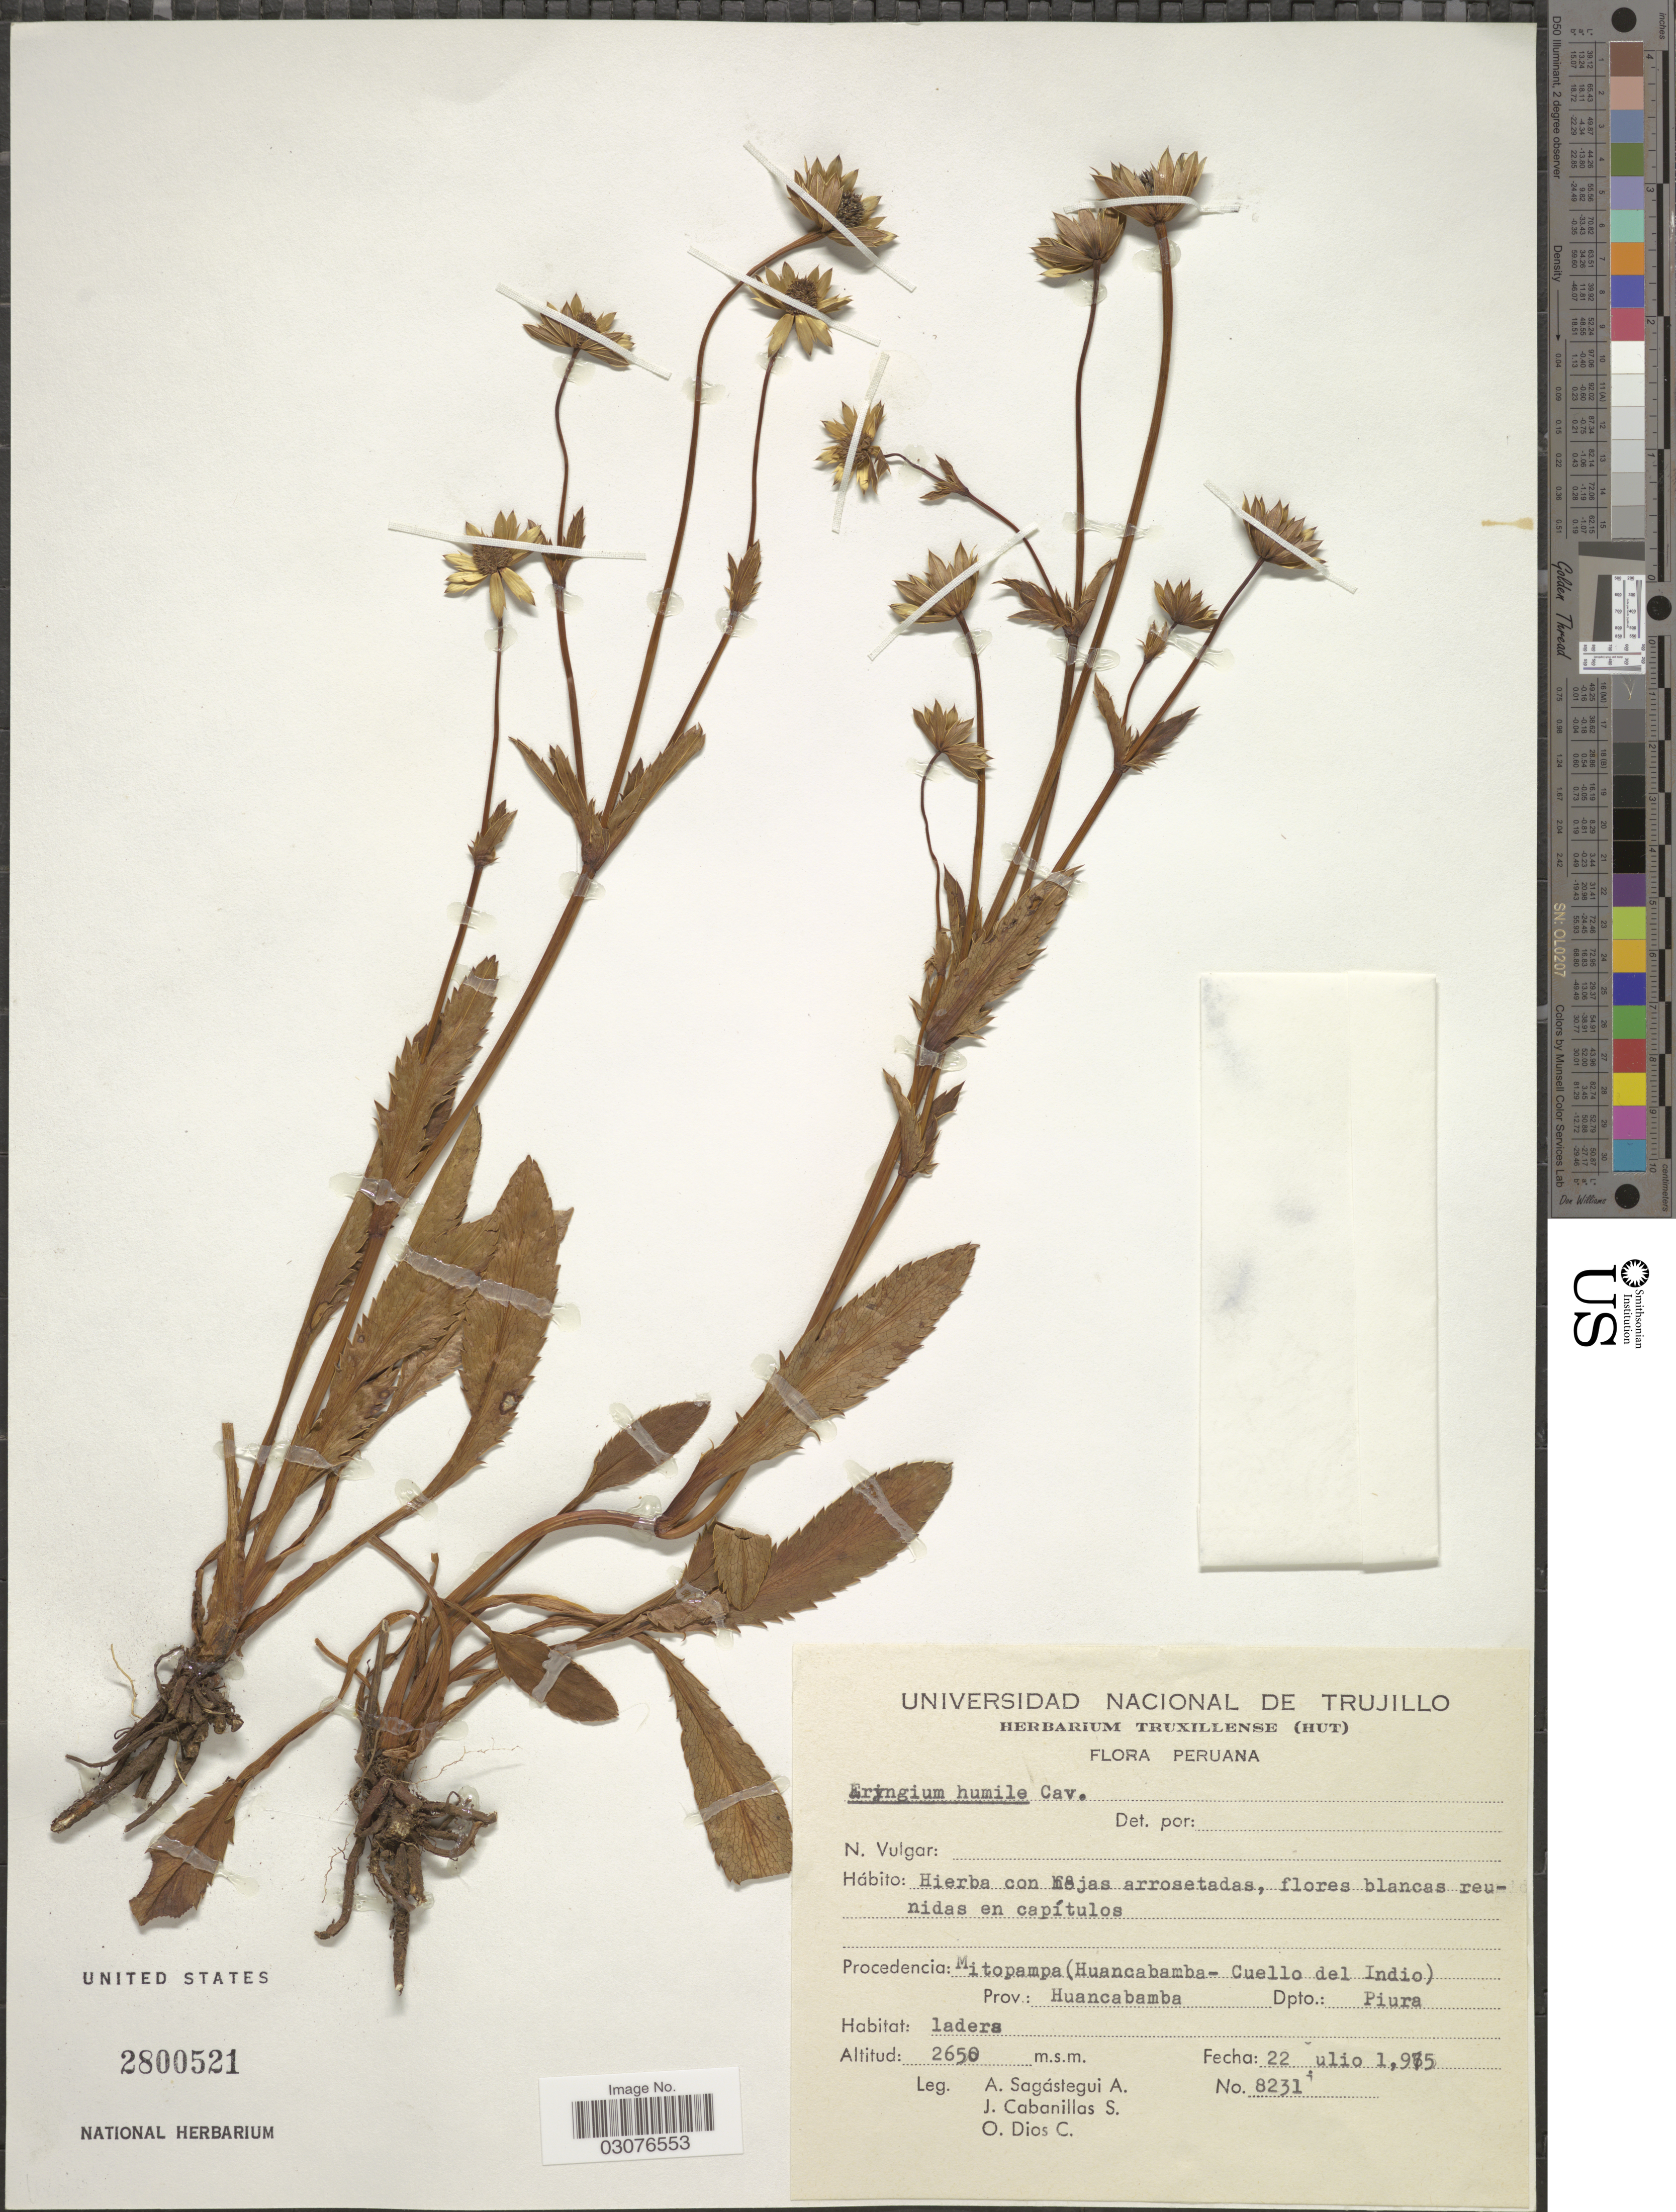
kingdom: Plantae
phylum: Tracheophyta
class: Magnoliopsida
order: Apiales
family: Apiaceae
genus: Eryngium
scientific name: Eryngium bourgatii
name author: Gouan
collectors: A. Sagástegui A., J. Cabanillas S. & O. Dios C.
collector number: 8231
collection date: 1975-07-22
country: Peru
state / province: Piura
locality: Procedencia: Mitopampa (Huancabamba-Cuello del Indio). Prov.: Huancabamba. Dpto.: Piura.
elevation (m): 2650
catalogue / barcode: US 2800521